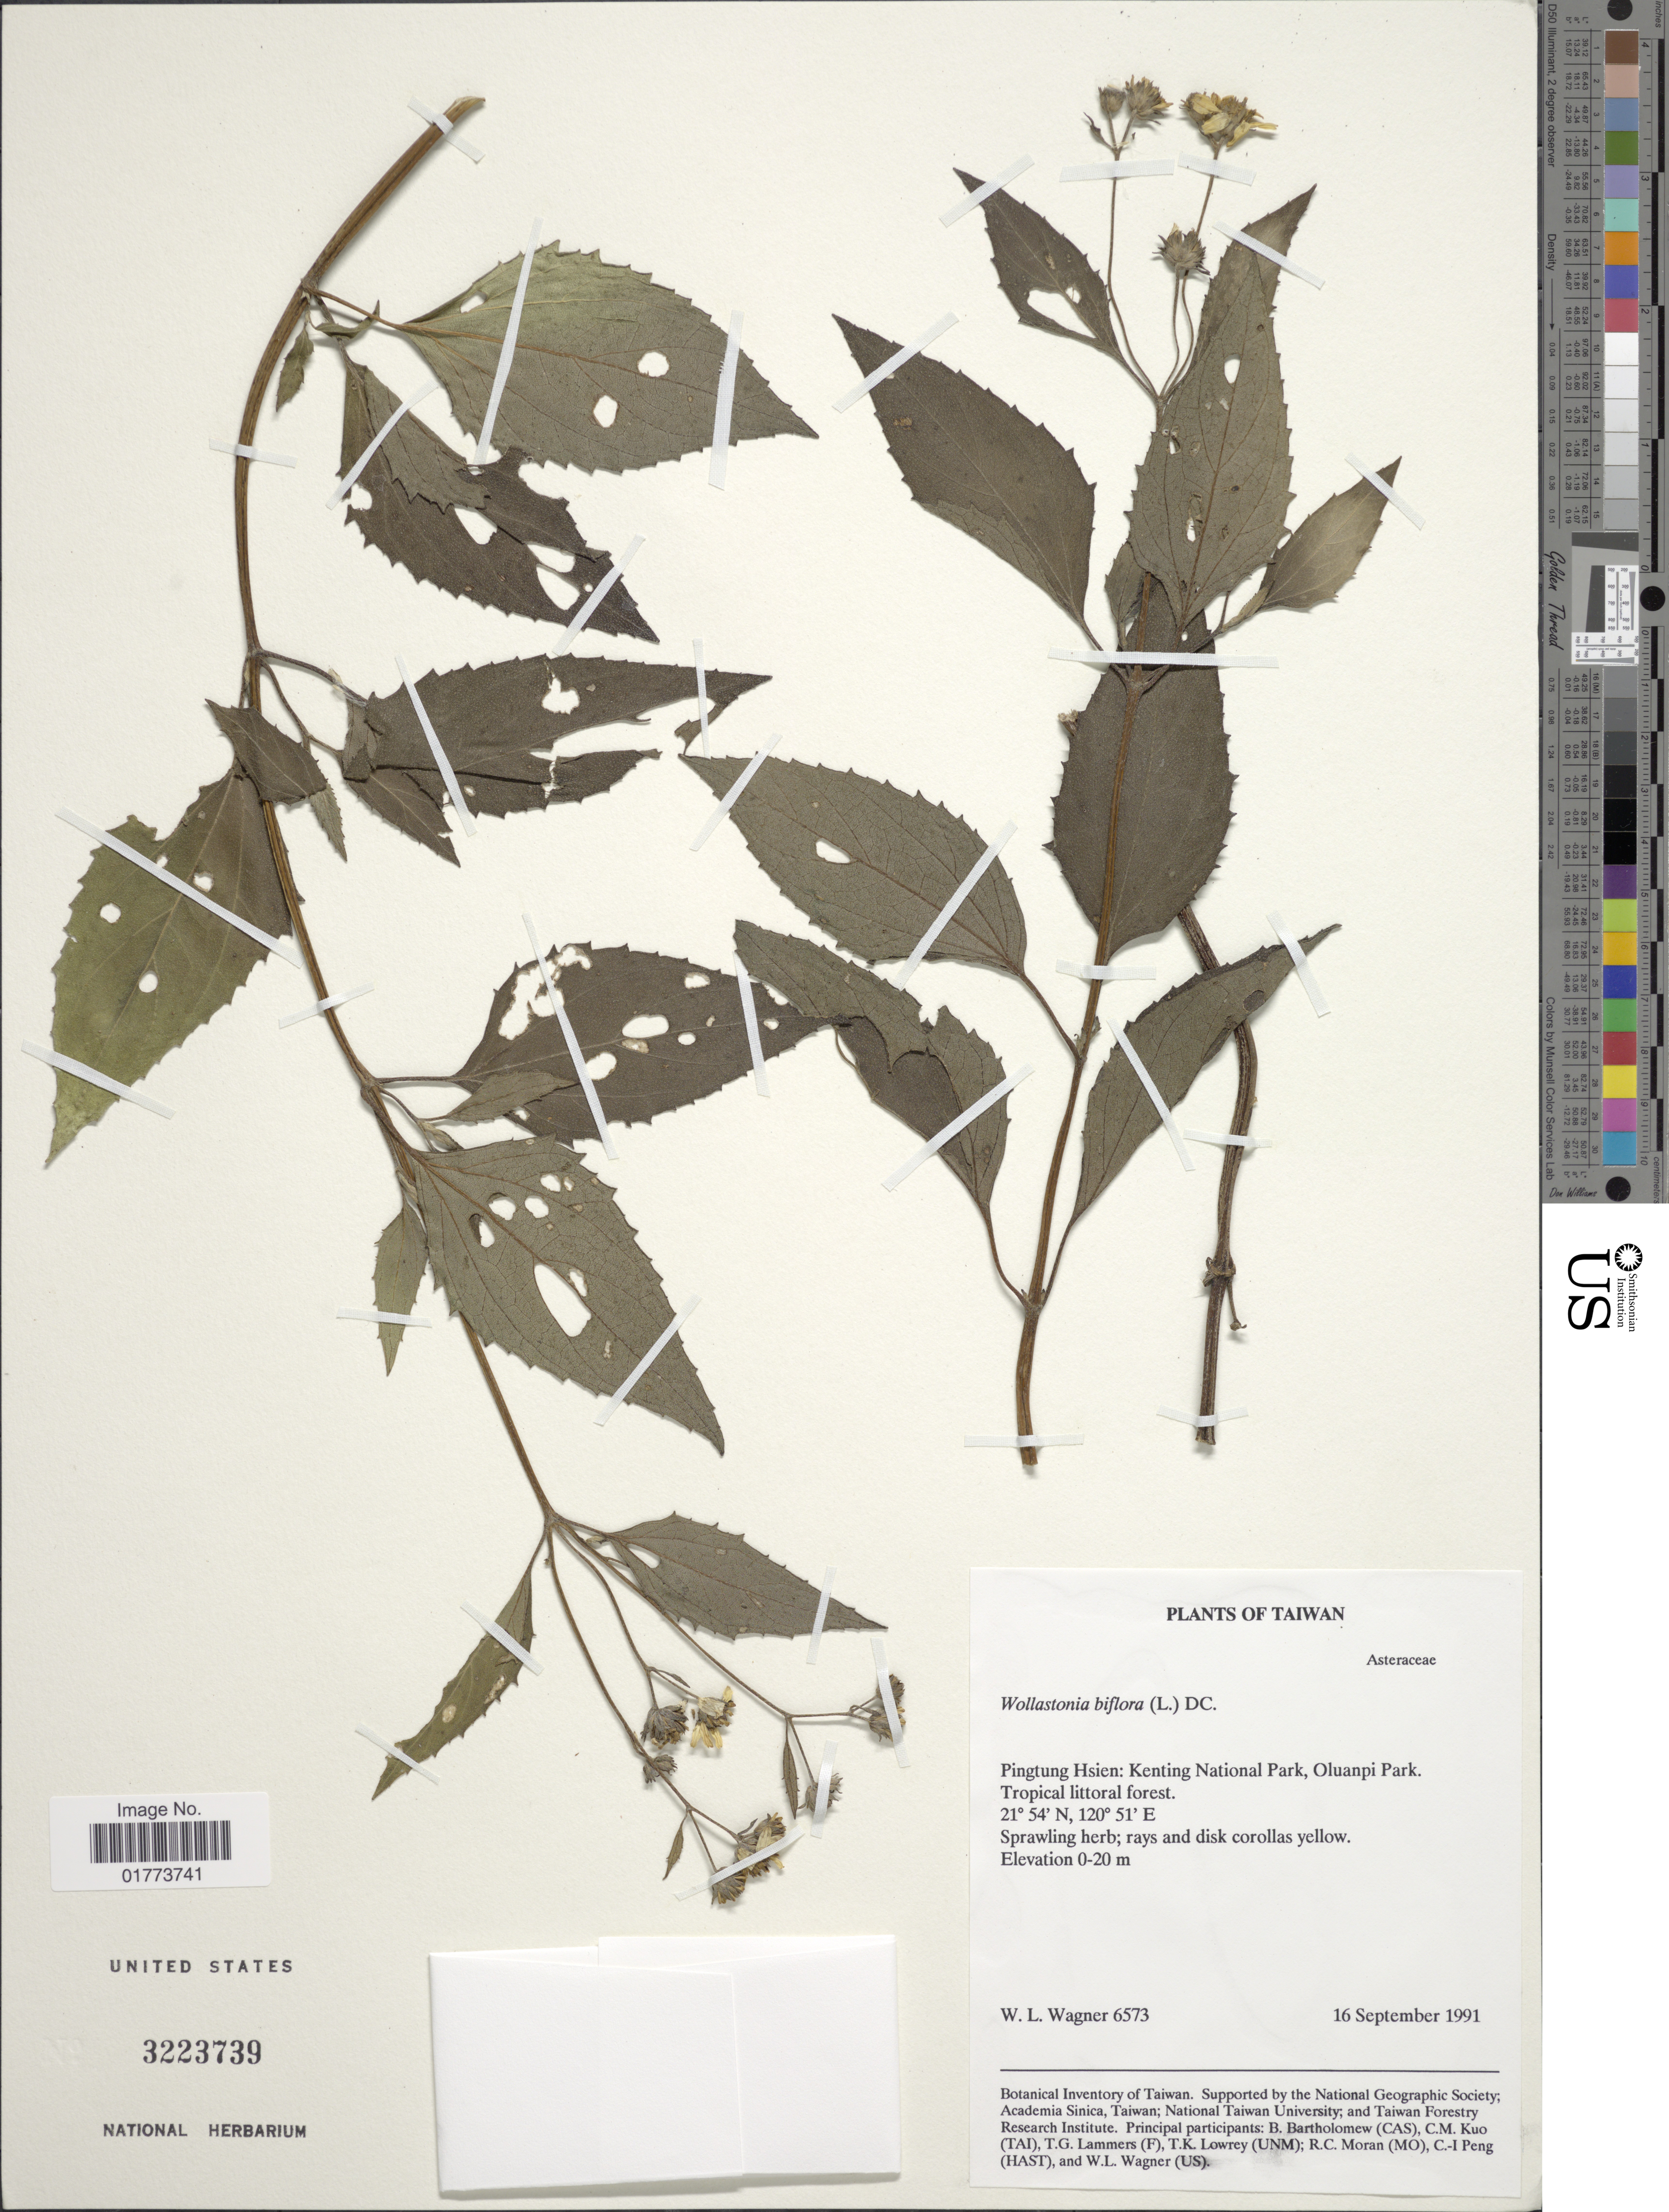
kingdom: Plantae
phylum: Tracheophyta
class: Magnoliopsida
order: Asterales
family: Asteraceae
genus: Wollastonia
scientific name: Wollastonia biflora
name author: (L.) DC.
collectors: W. L. Wagner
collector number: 6573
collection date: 1991-09-16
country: Taiwan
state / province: Pingtung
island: Taiwan [Formosa]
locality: Pingtung Hsien: Kenting National Park, Oluanpi Park.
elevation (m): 0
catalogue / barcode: US 3223739